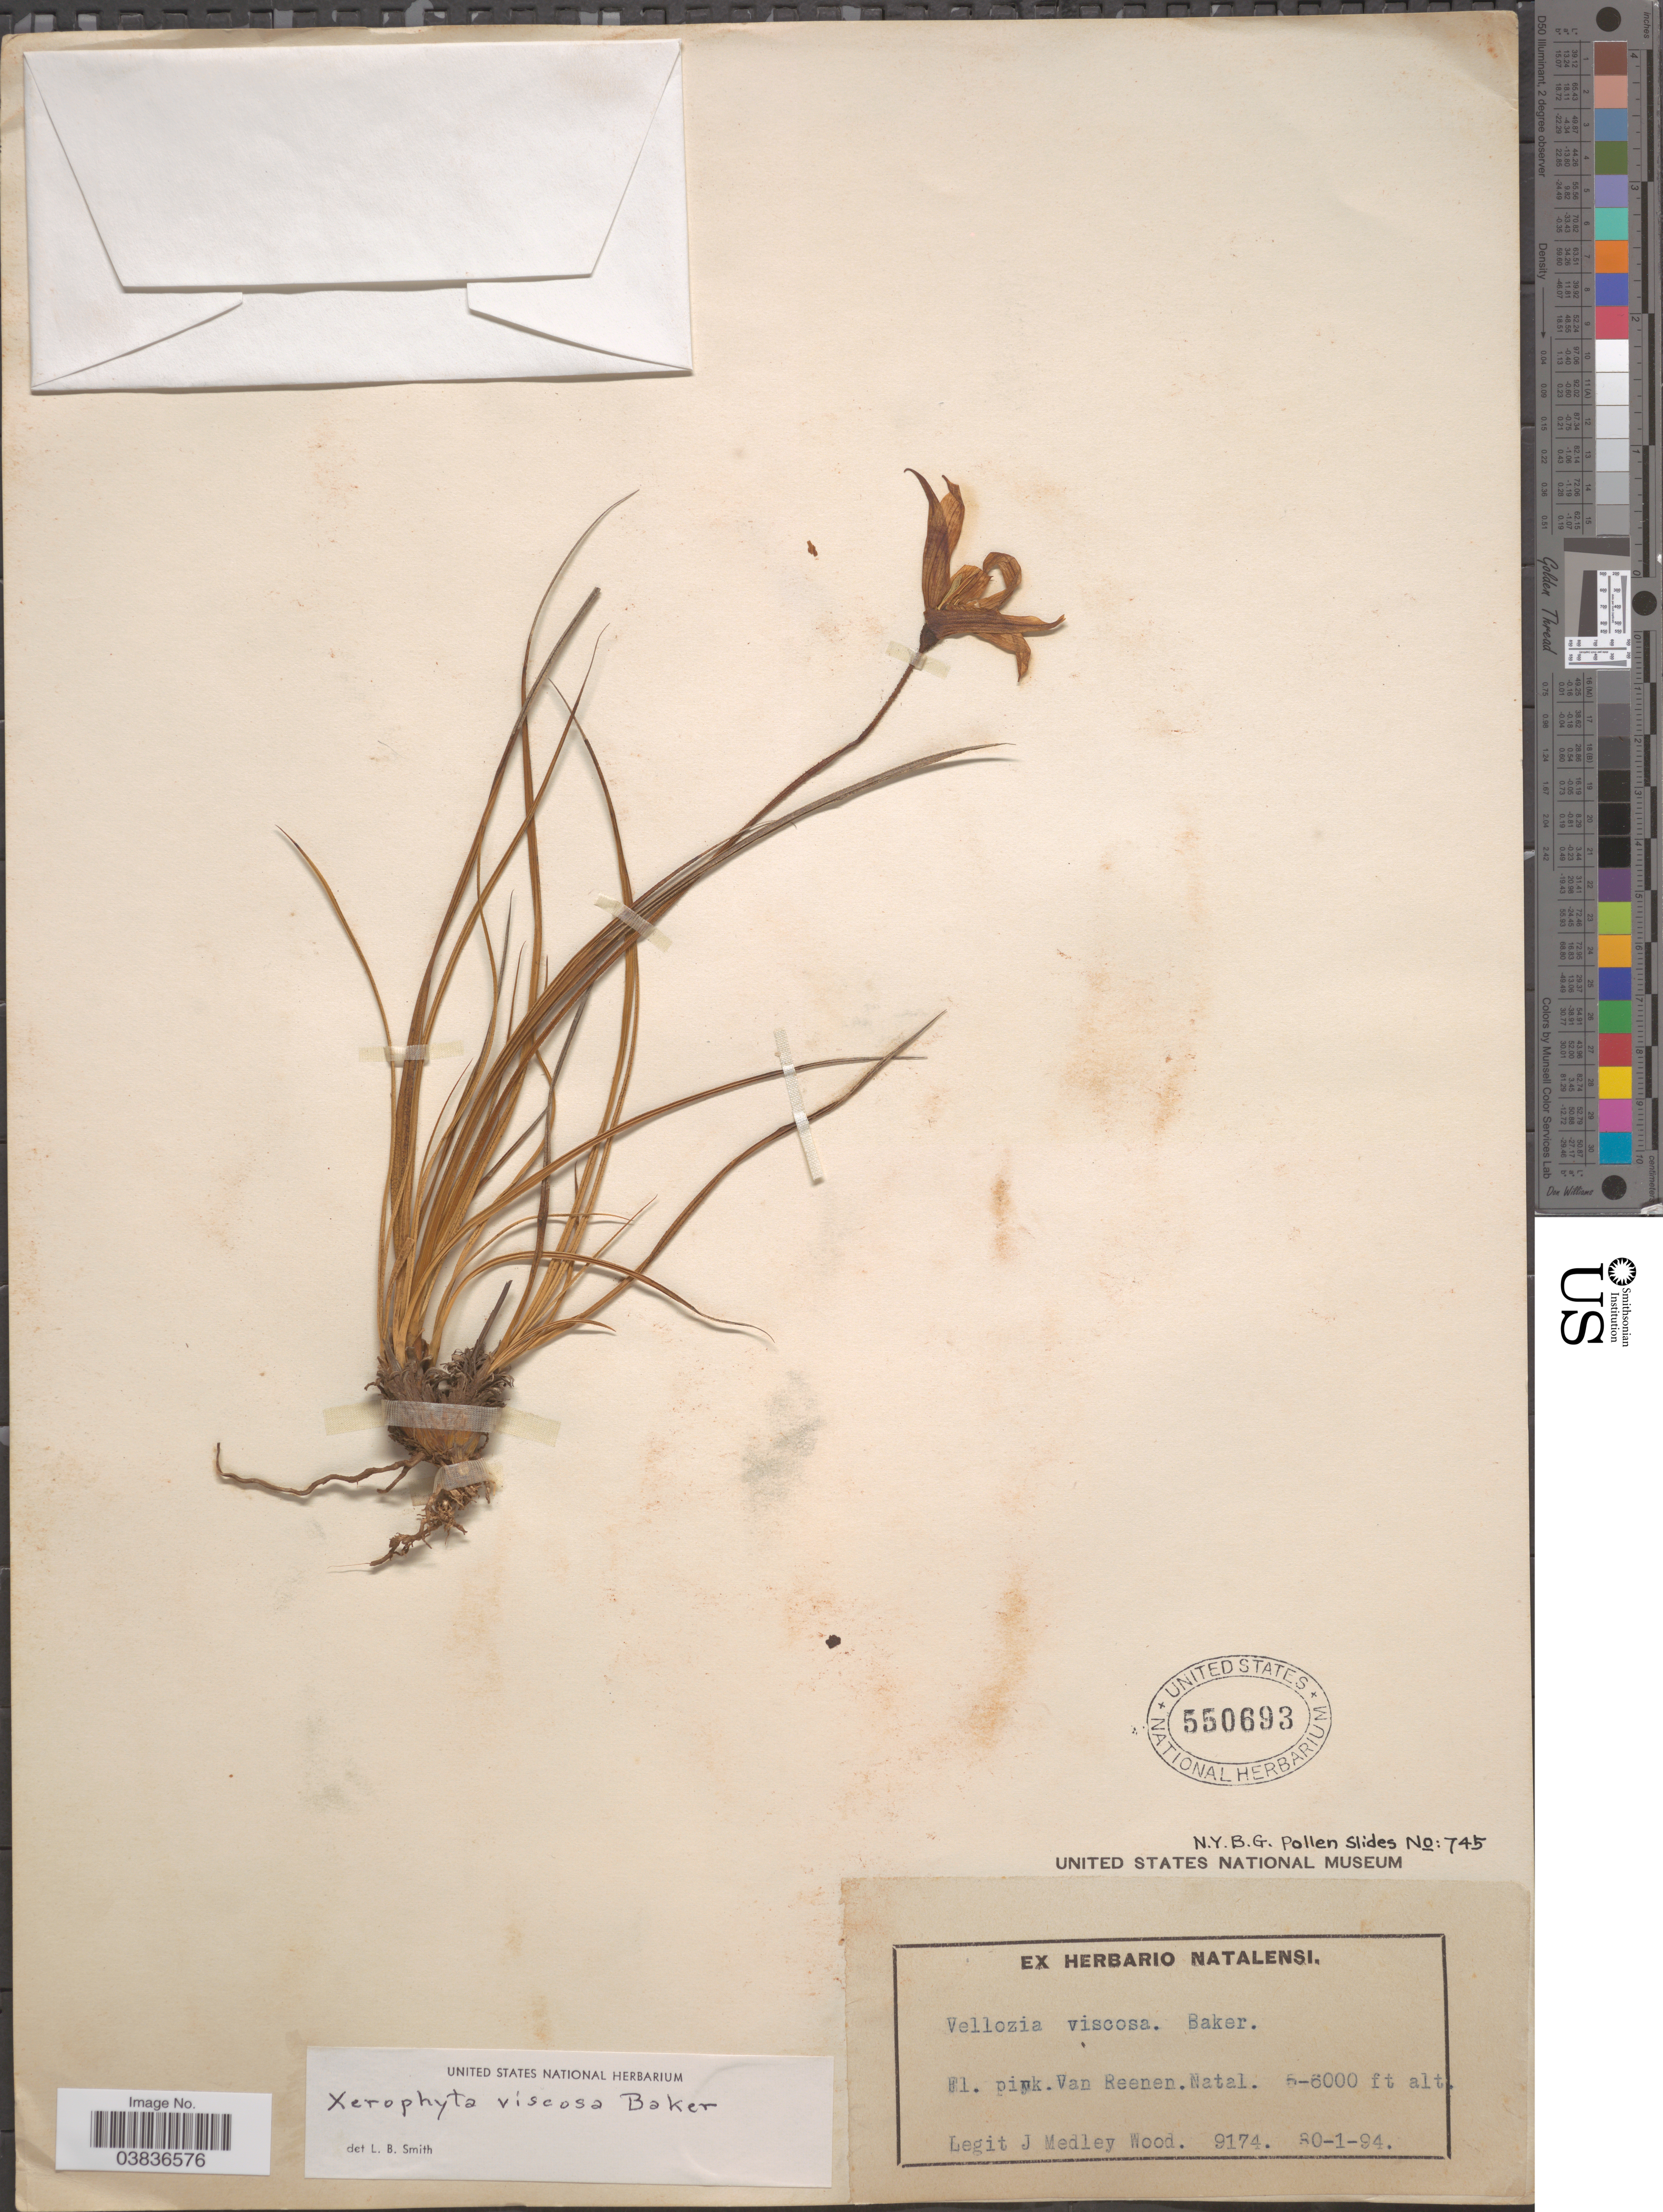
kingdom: Plantae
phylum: Tracheophyta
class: Liliopsida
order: Pandanales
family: Velloziaceae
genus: Xerophyta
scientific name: Xerophyta viscosa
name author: Baker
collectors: J. M. Wood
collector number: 9174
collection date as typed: Transcribed d/m/y: 30/1/94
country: South Africa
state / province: KwaZulu-Natal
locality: Van Reenen. Natal.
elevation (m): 1524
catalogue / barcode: US 550693